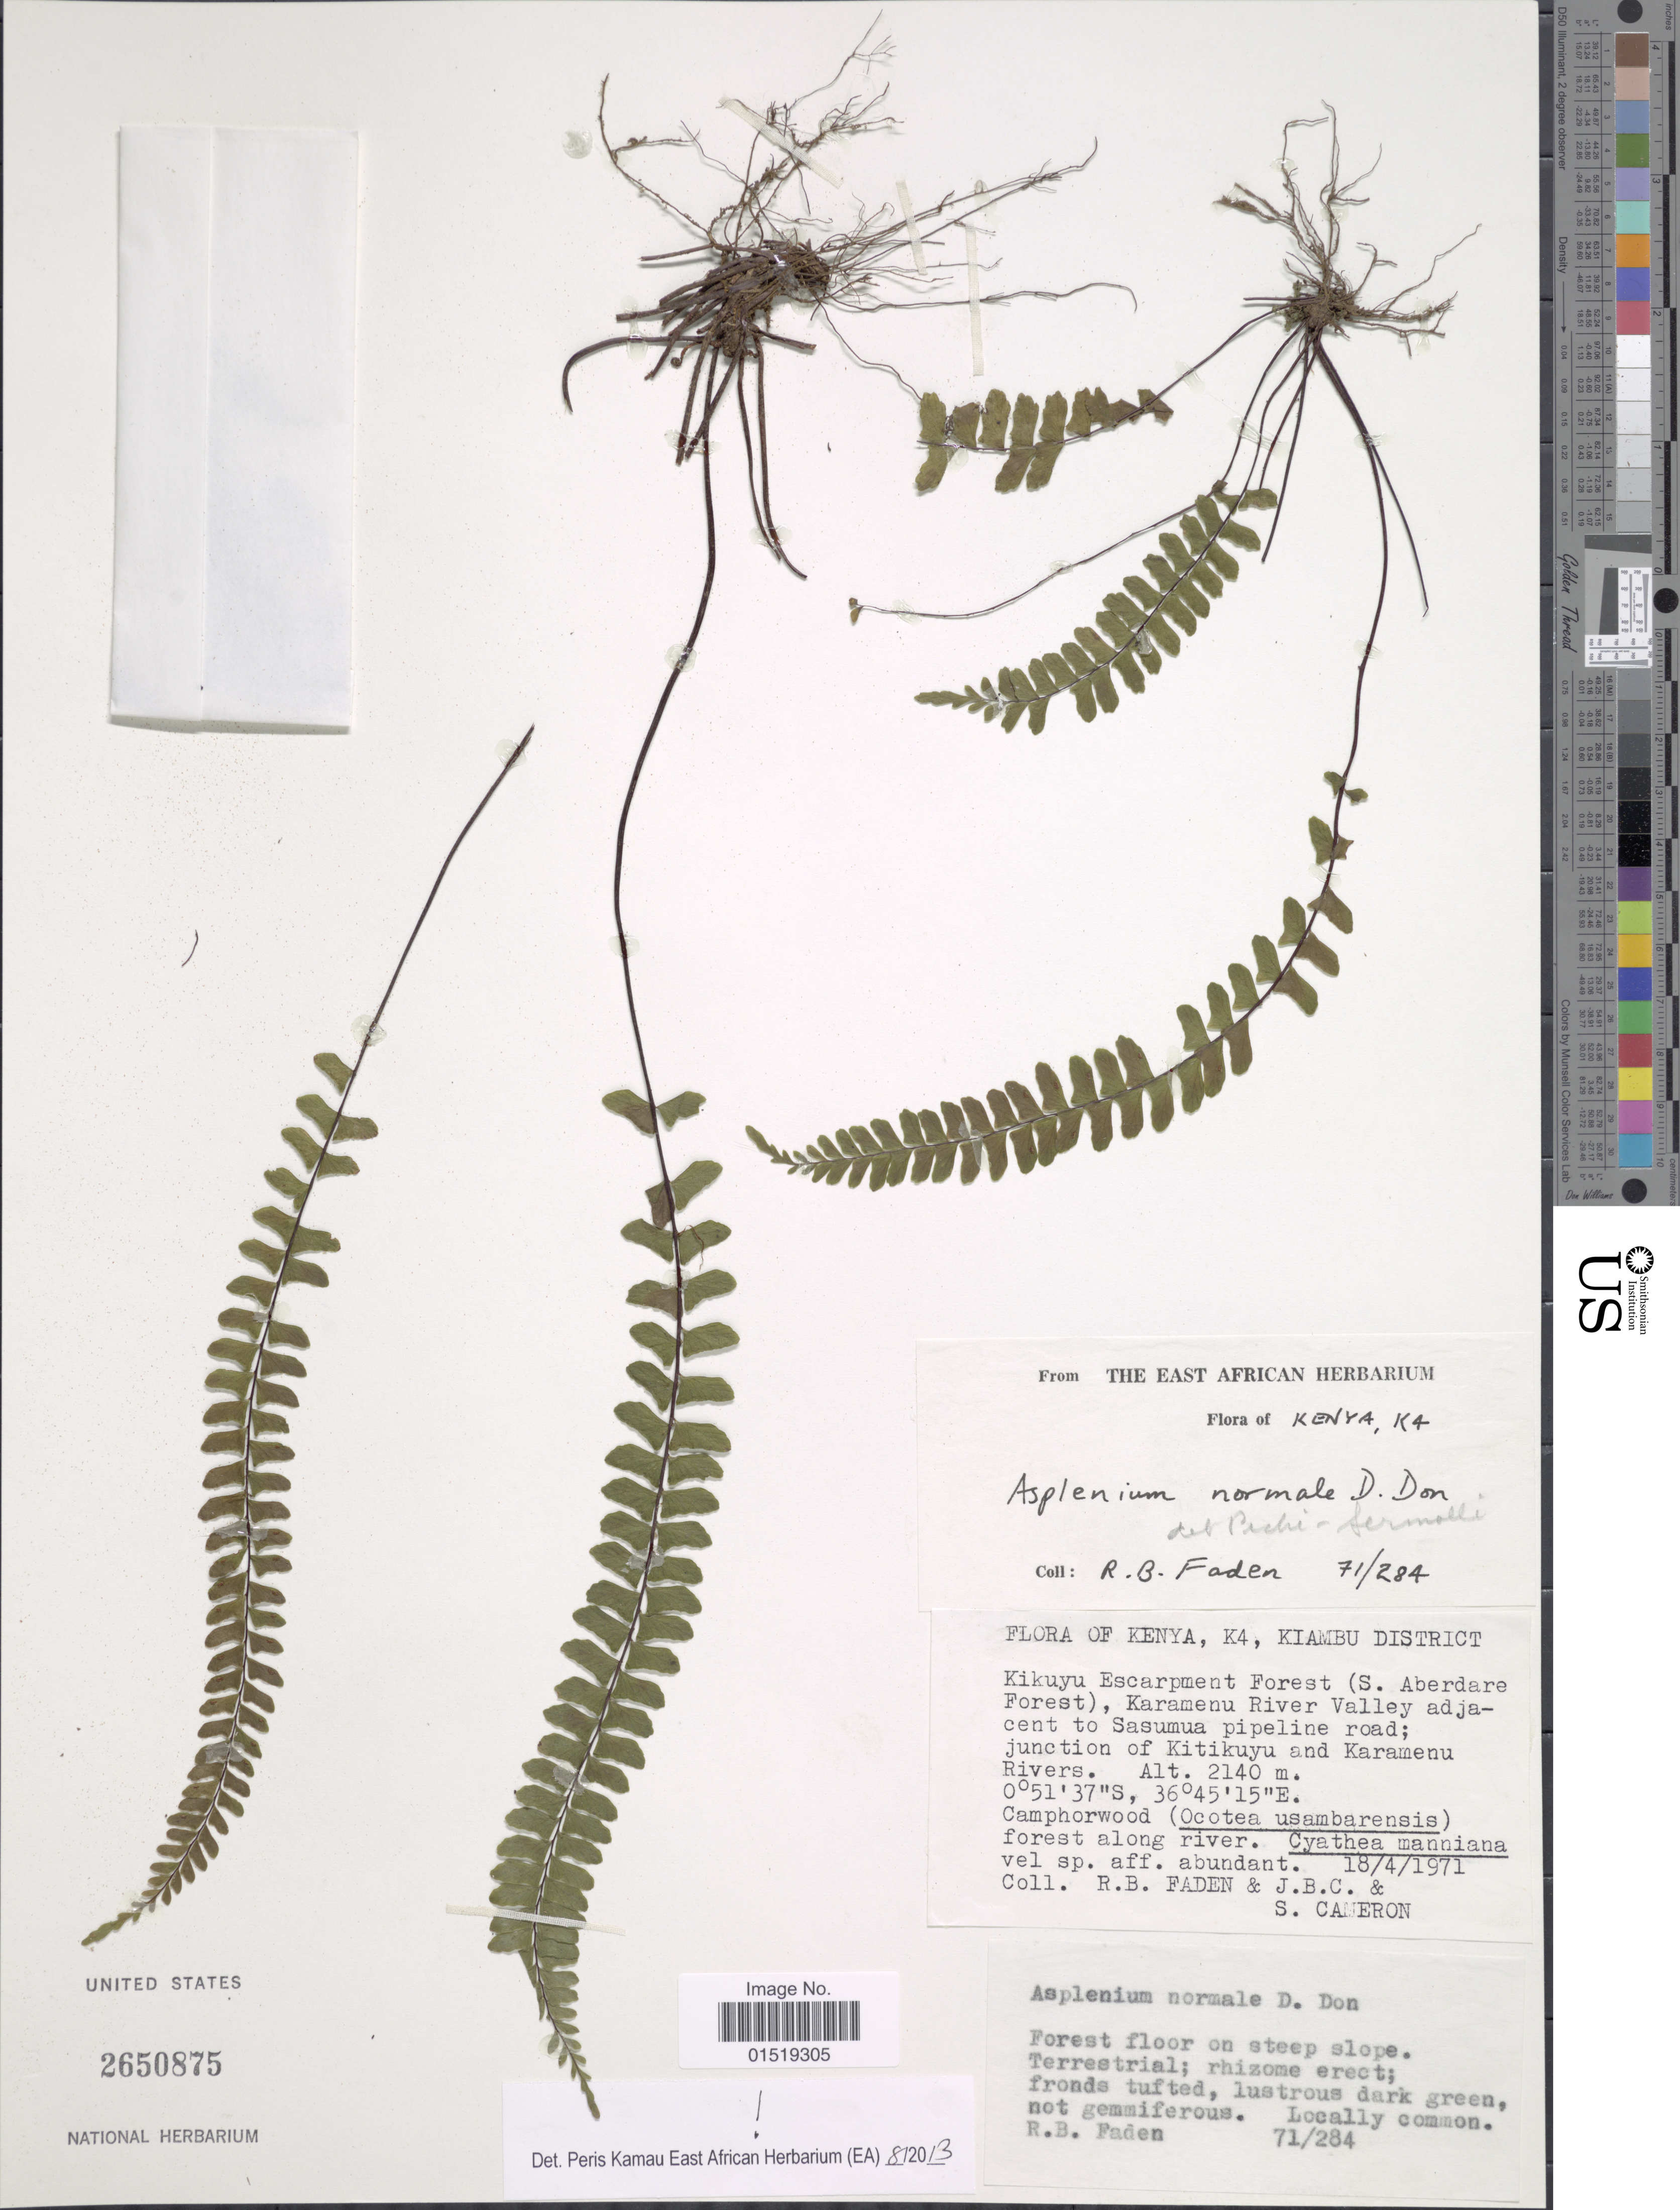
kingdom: Plantae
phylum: Tracheophyta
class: Polypodiopsida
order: Polypodiales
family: Aspleniaceae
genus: Asplenium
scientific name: Asplenium normale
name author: D. Don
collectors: R. B. Faden, J. Cameron & S. Cameron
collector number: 71/284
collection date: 1971-04-18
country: Kenya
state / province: Kiambu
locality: K4, Kiambu District. Kikuyu Escarpment Forest (S. Aberdare Forest), Karamenu River Valley adjacent to Sasumua pipeline road; junction of Kitikuyu and Karamenu Rivers.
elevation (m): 2140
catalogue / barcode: US 2650875